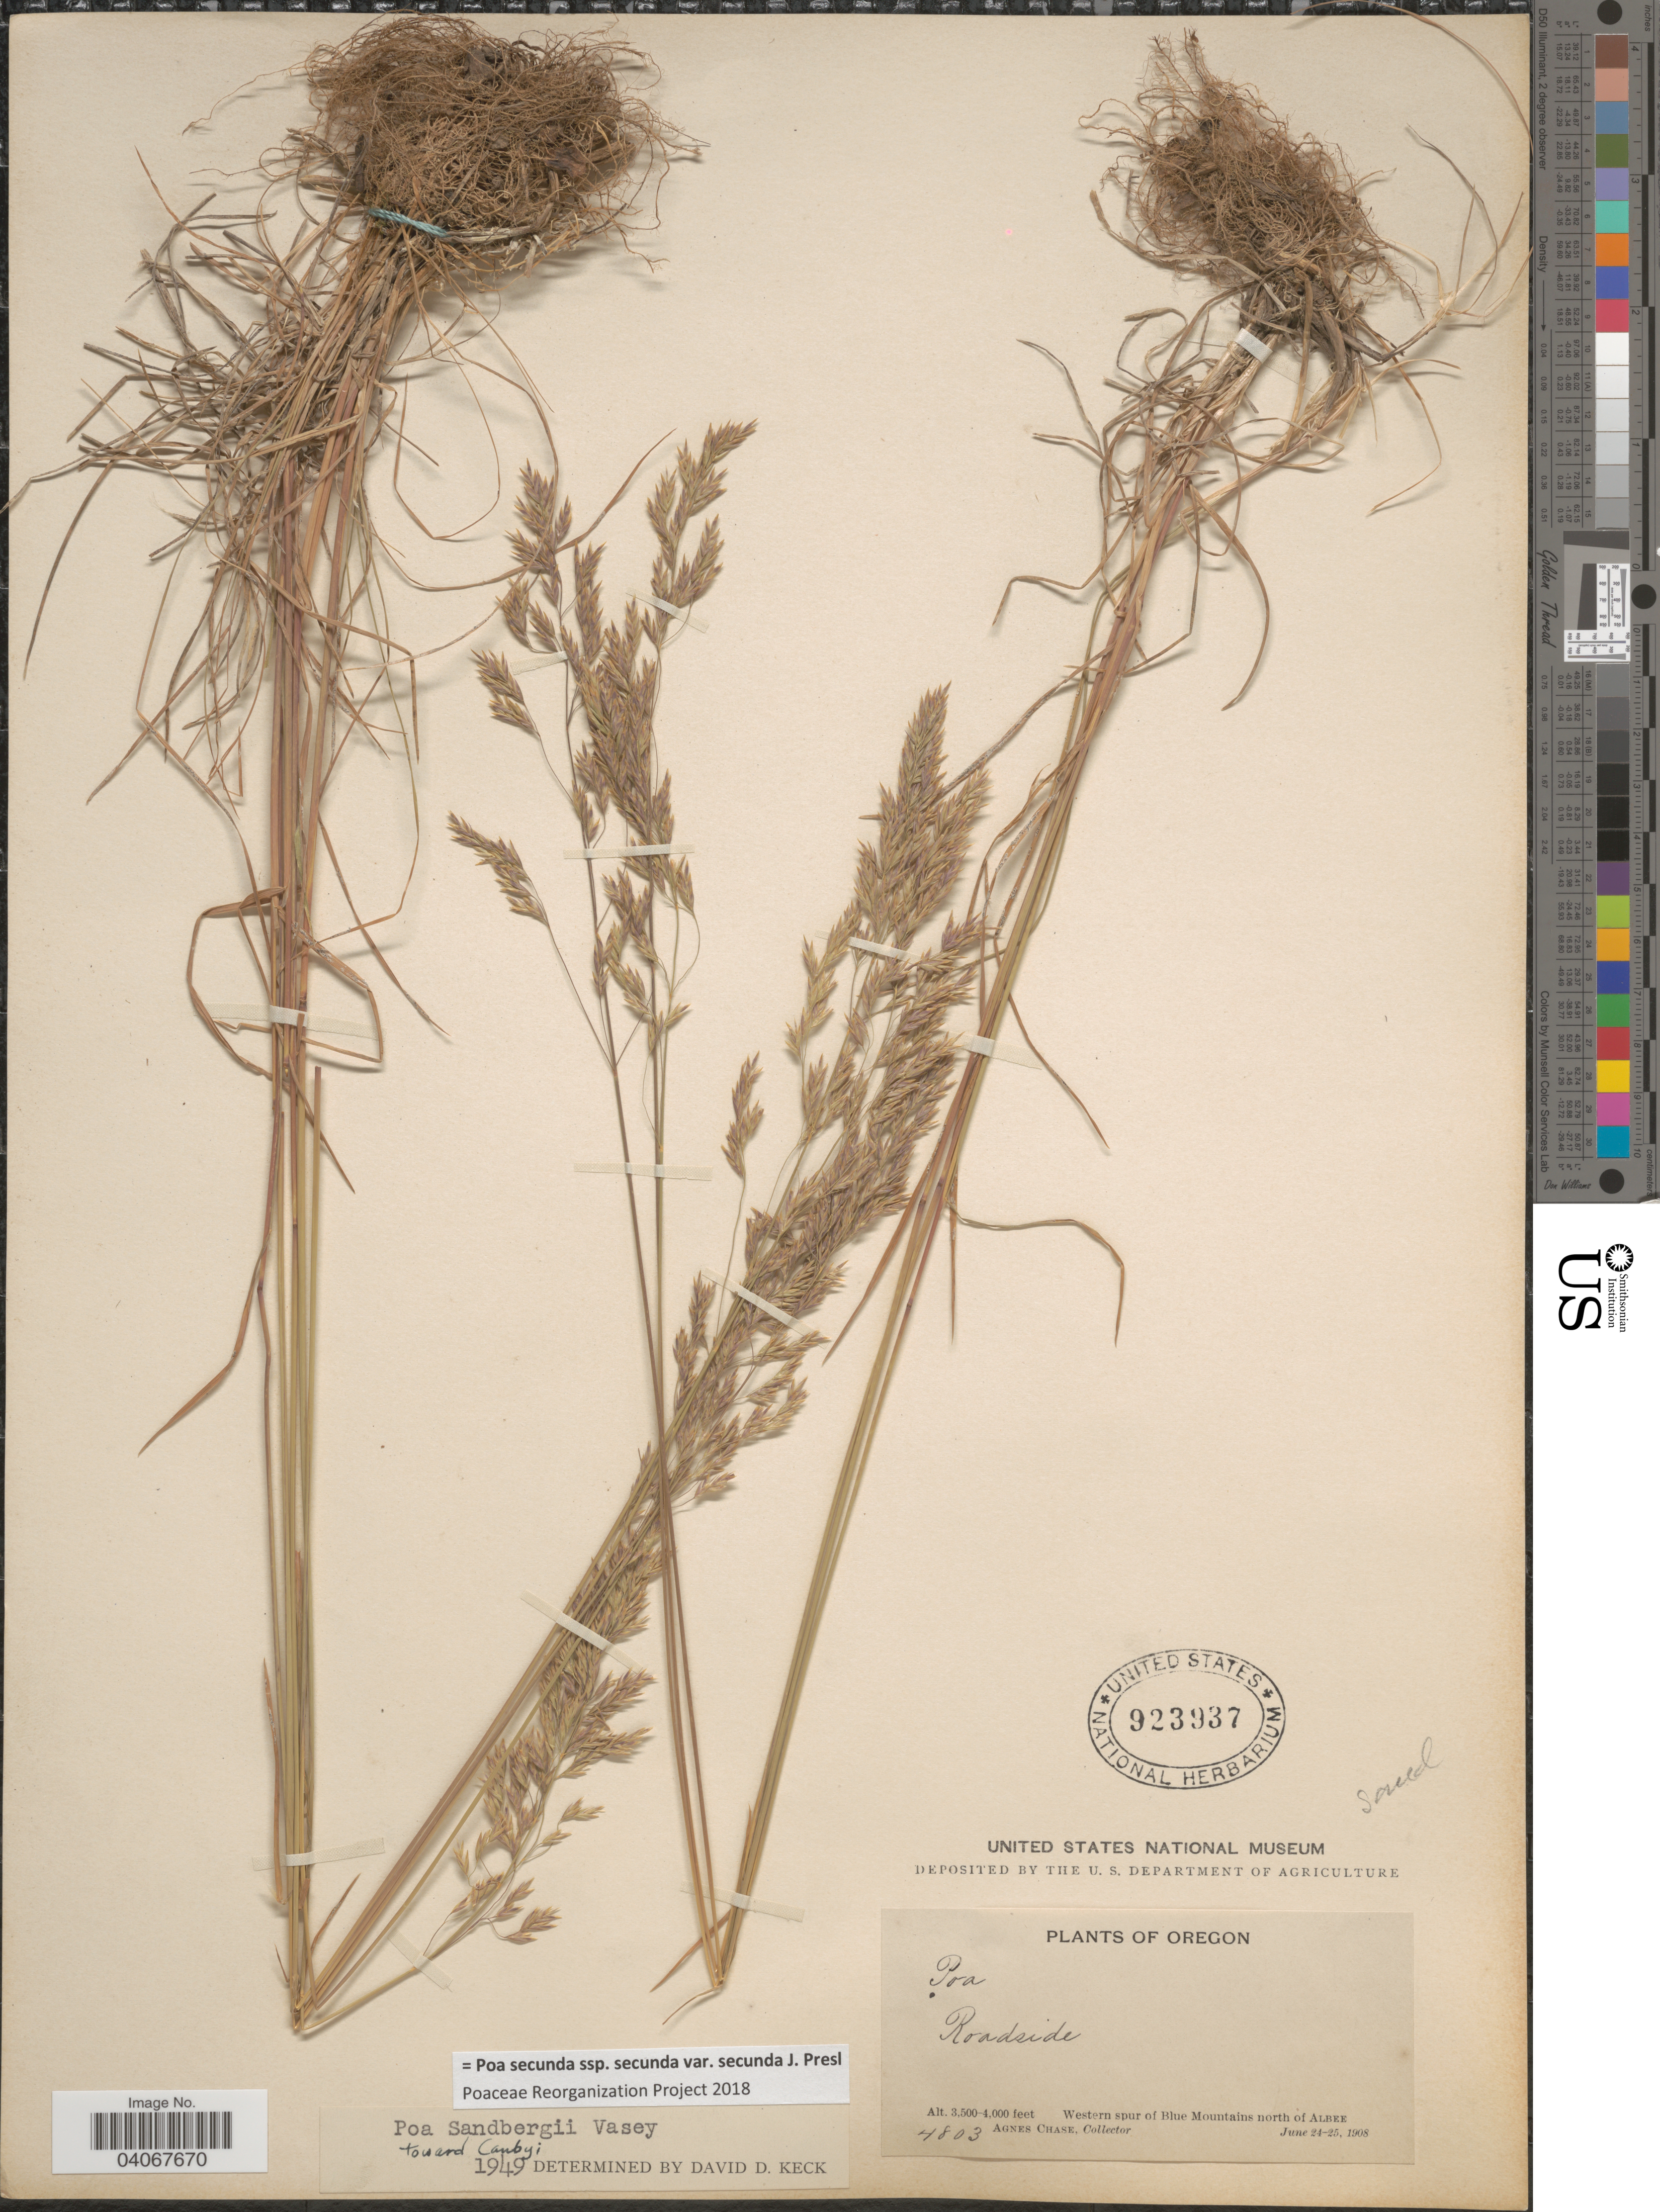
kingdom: Plantae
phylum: Tracheophyta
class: Liliopsida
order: Poales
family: Poaceae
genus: Poa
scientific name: Poa secunda subsp. secunda var. secunda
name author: J. Presl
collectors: A. Chase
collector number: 4803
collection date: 1908-06-24/1908-06-25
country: United States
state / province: Oregon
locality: Western spur of Blue Mountains north of Albee.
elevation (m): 1067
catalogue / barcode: US 923937